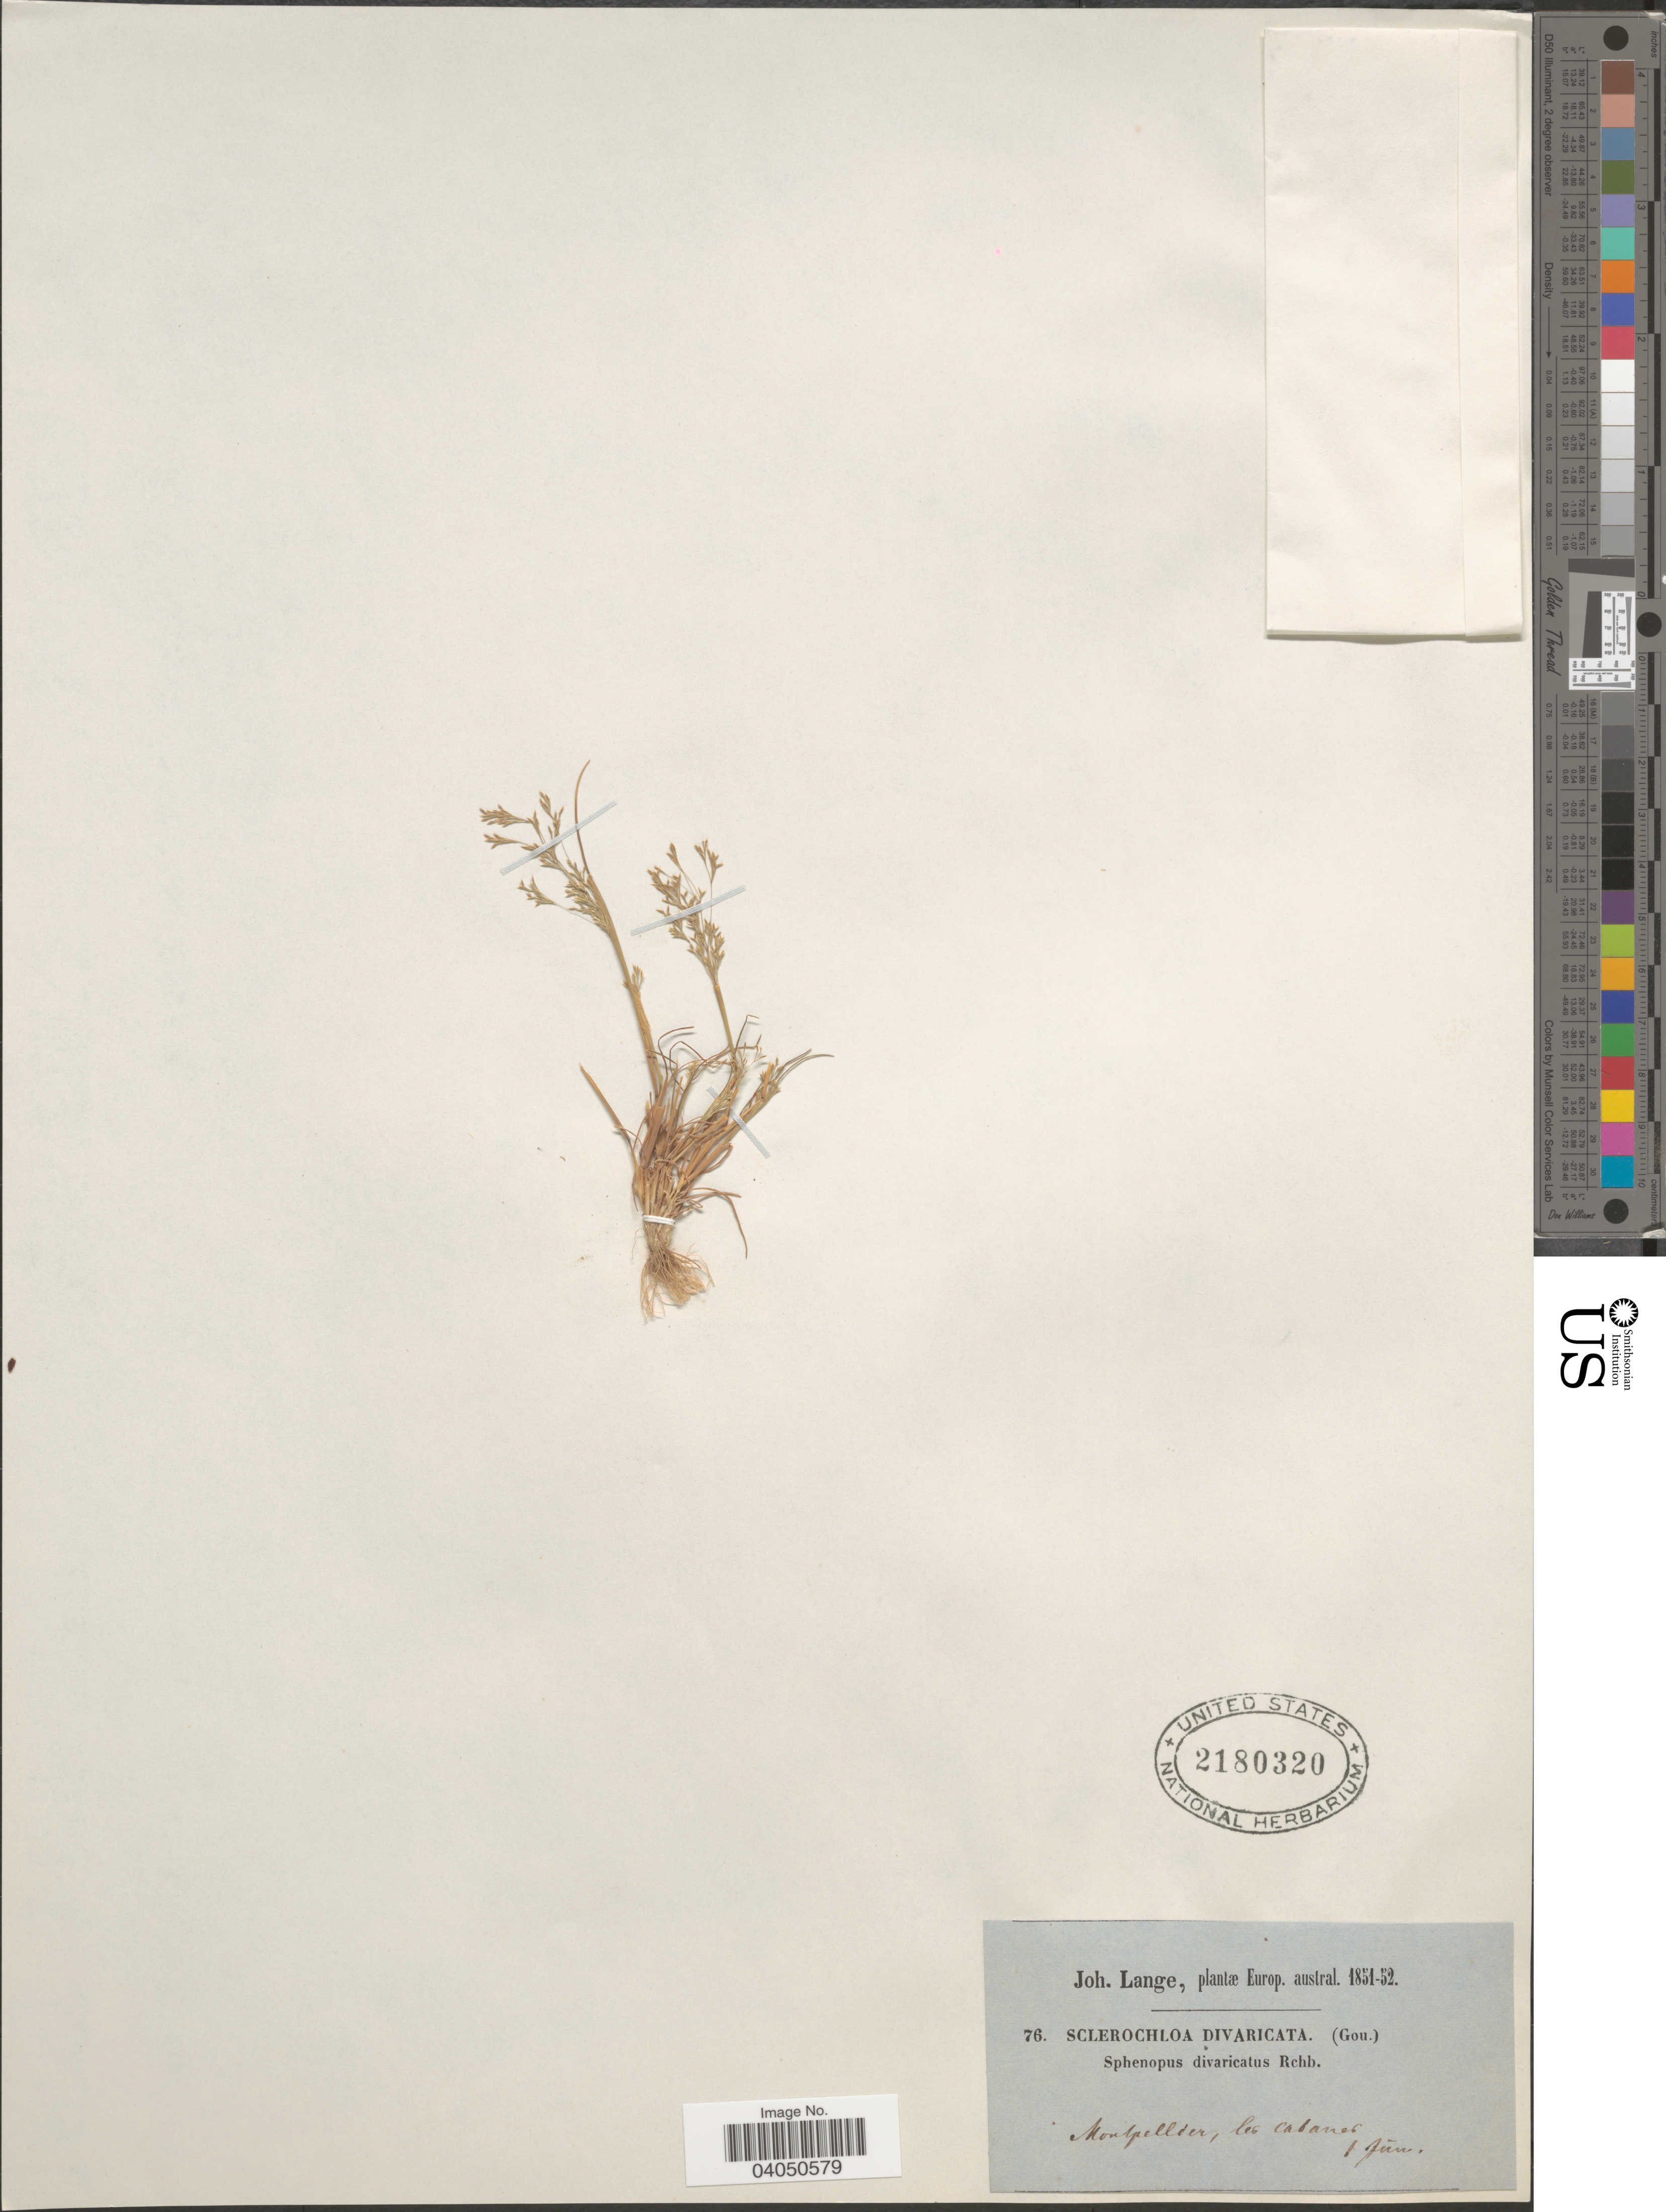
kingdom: Plantae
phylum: Tracheophyta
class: Liliopsida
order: Poales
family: Poaceae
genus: Sphenopus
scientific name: Sphenopus divaricatus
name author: (Gouan) Rchb.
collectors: J. M. C. Lange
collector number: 76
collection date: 1851-06-01/1852-06-01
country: France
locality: Europ. austral. Montpellier, les cabanes.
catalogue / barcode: US 2180320